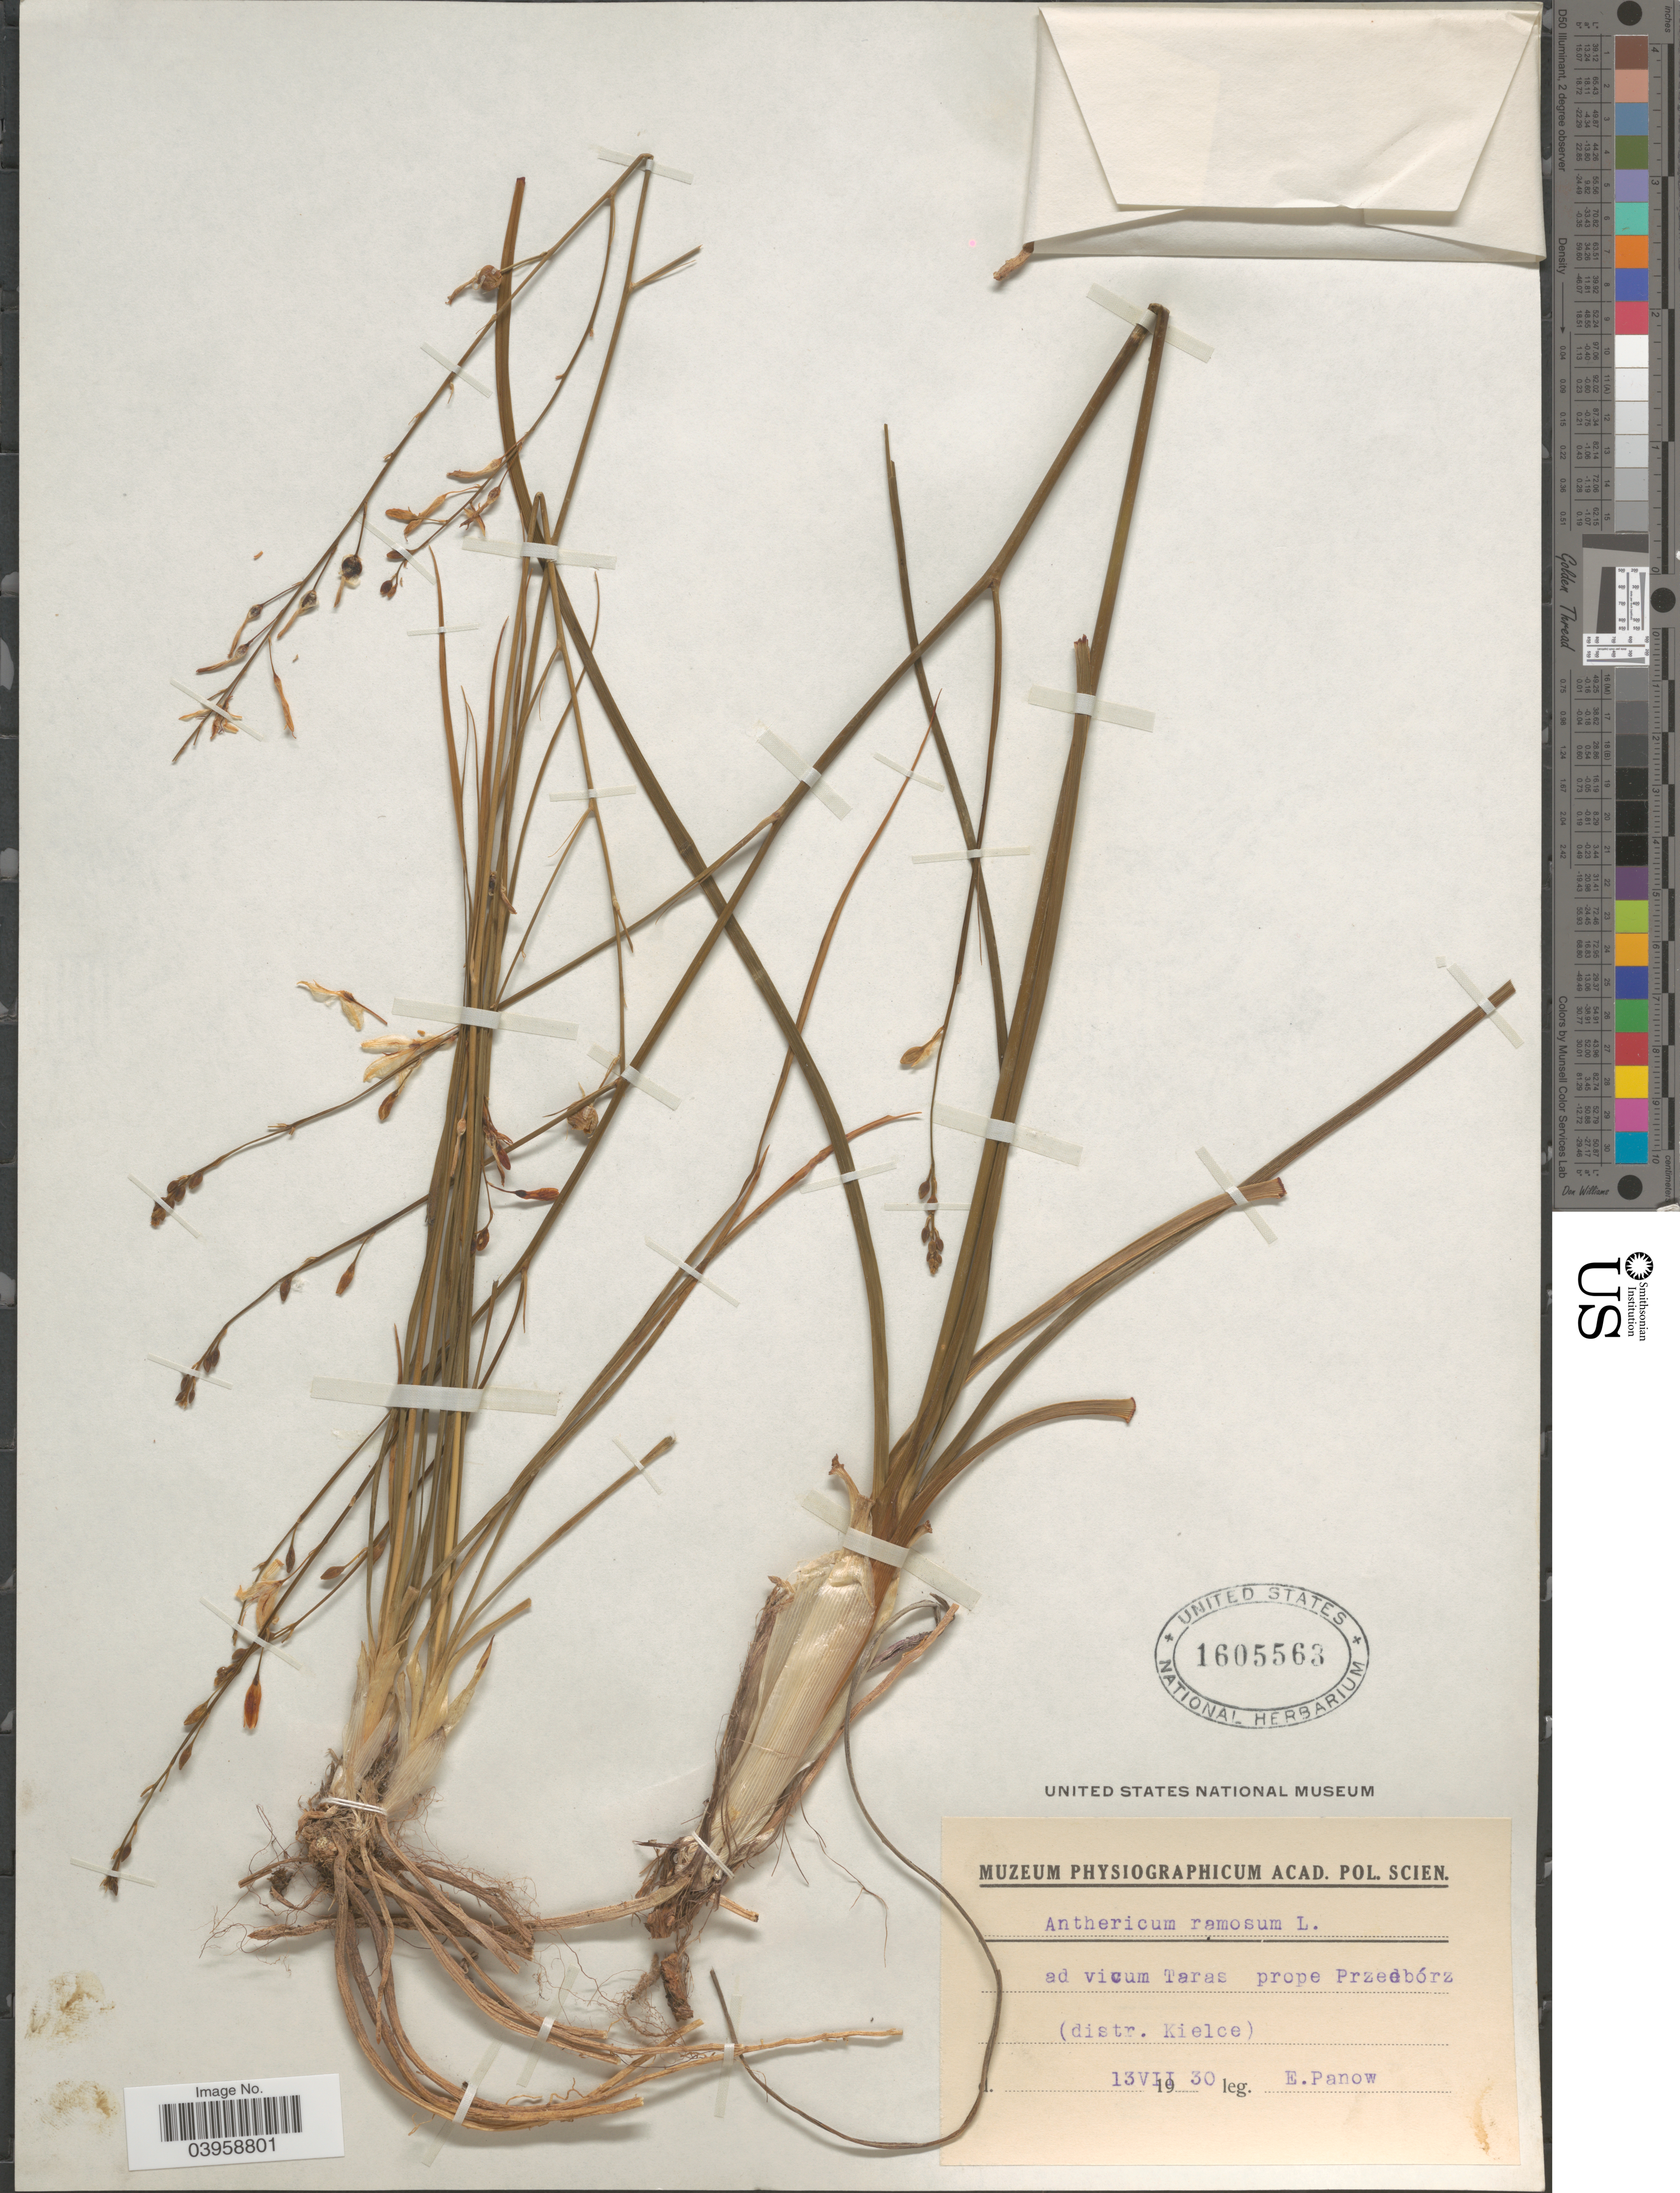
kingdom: Plantae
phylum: Tracheophyta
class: Liliopsida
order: Asparagales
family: Asparagaceae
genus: Anthericum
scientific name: Anthericum ramosum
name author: L.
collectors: E. Panow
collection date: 1930-07-13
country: Poland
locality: Ad vicum Taras prope Przeebórz (distr. Kielce).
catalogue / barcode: US 1605563